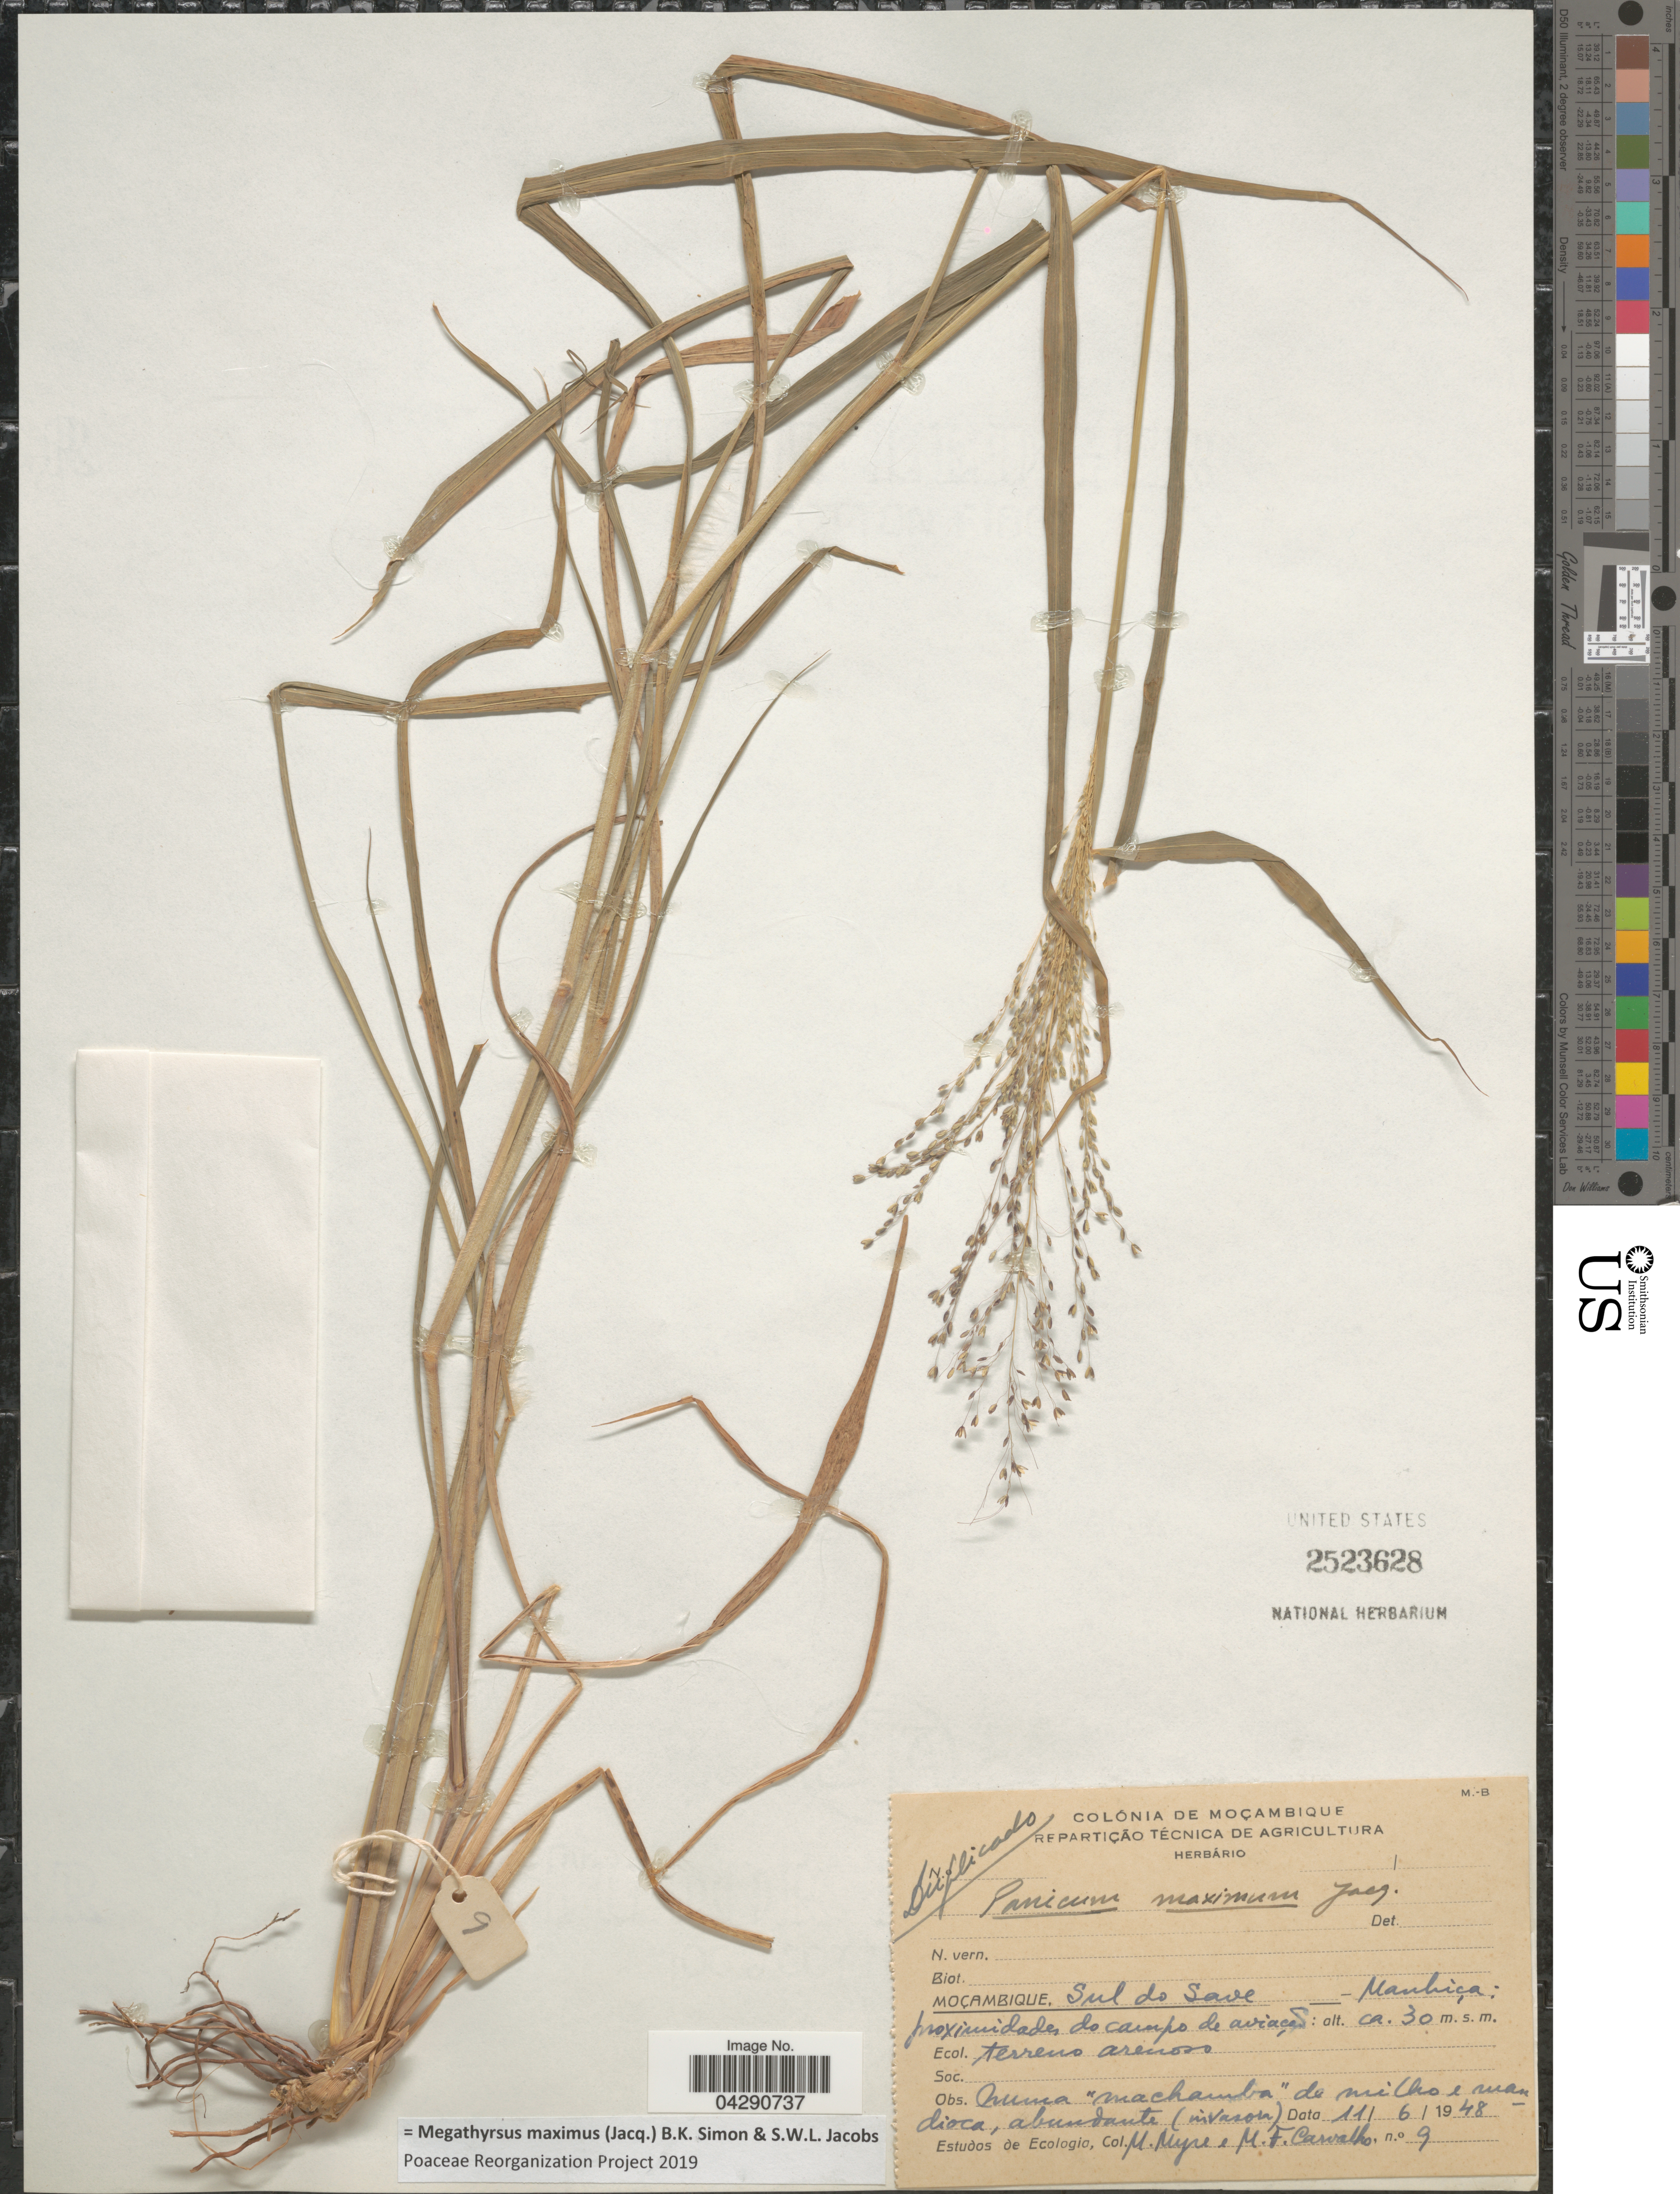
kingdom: Plantae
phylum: Tracheophyta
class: Liliopsida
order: Poales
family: Poaceae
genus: Megathyrsus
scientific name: Megathyrsus maximus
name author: (Jacq.) B.K. Simon & S.W.L. Jacobs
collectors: Myre, M. & M. F. Carvalho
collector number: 9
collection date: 1948-06-11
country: Mozambique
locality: Moçambique, Sul do Save. Manhiça: proximidades do campo de aviação.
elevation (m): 30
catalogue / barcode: US 2523628